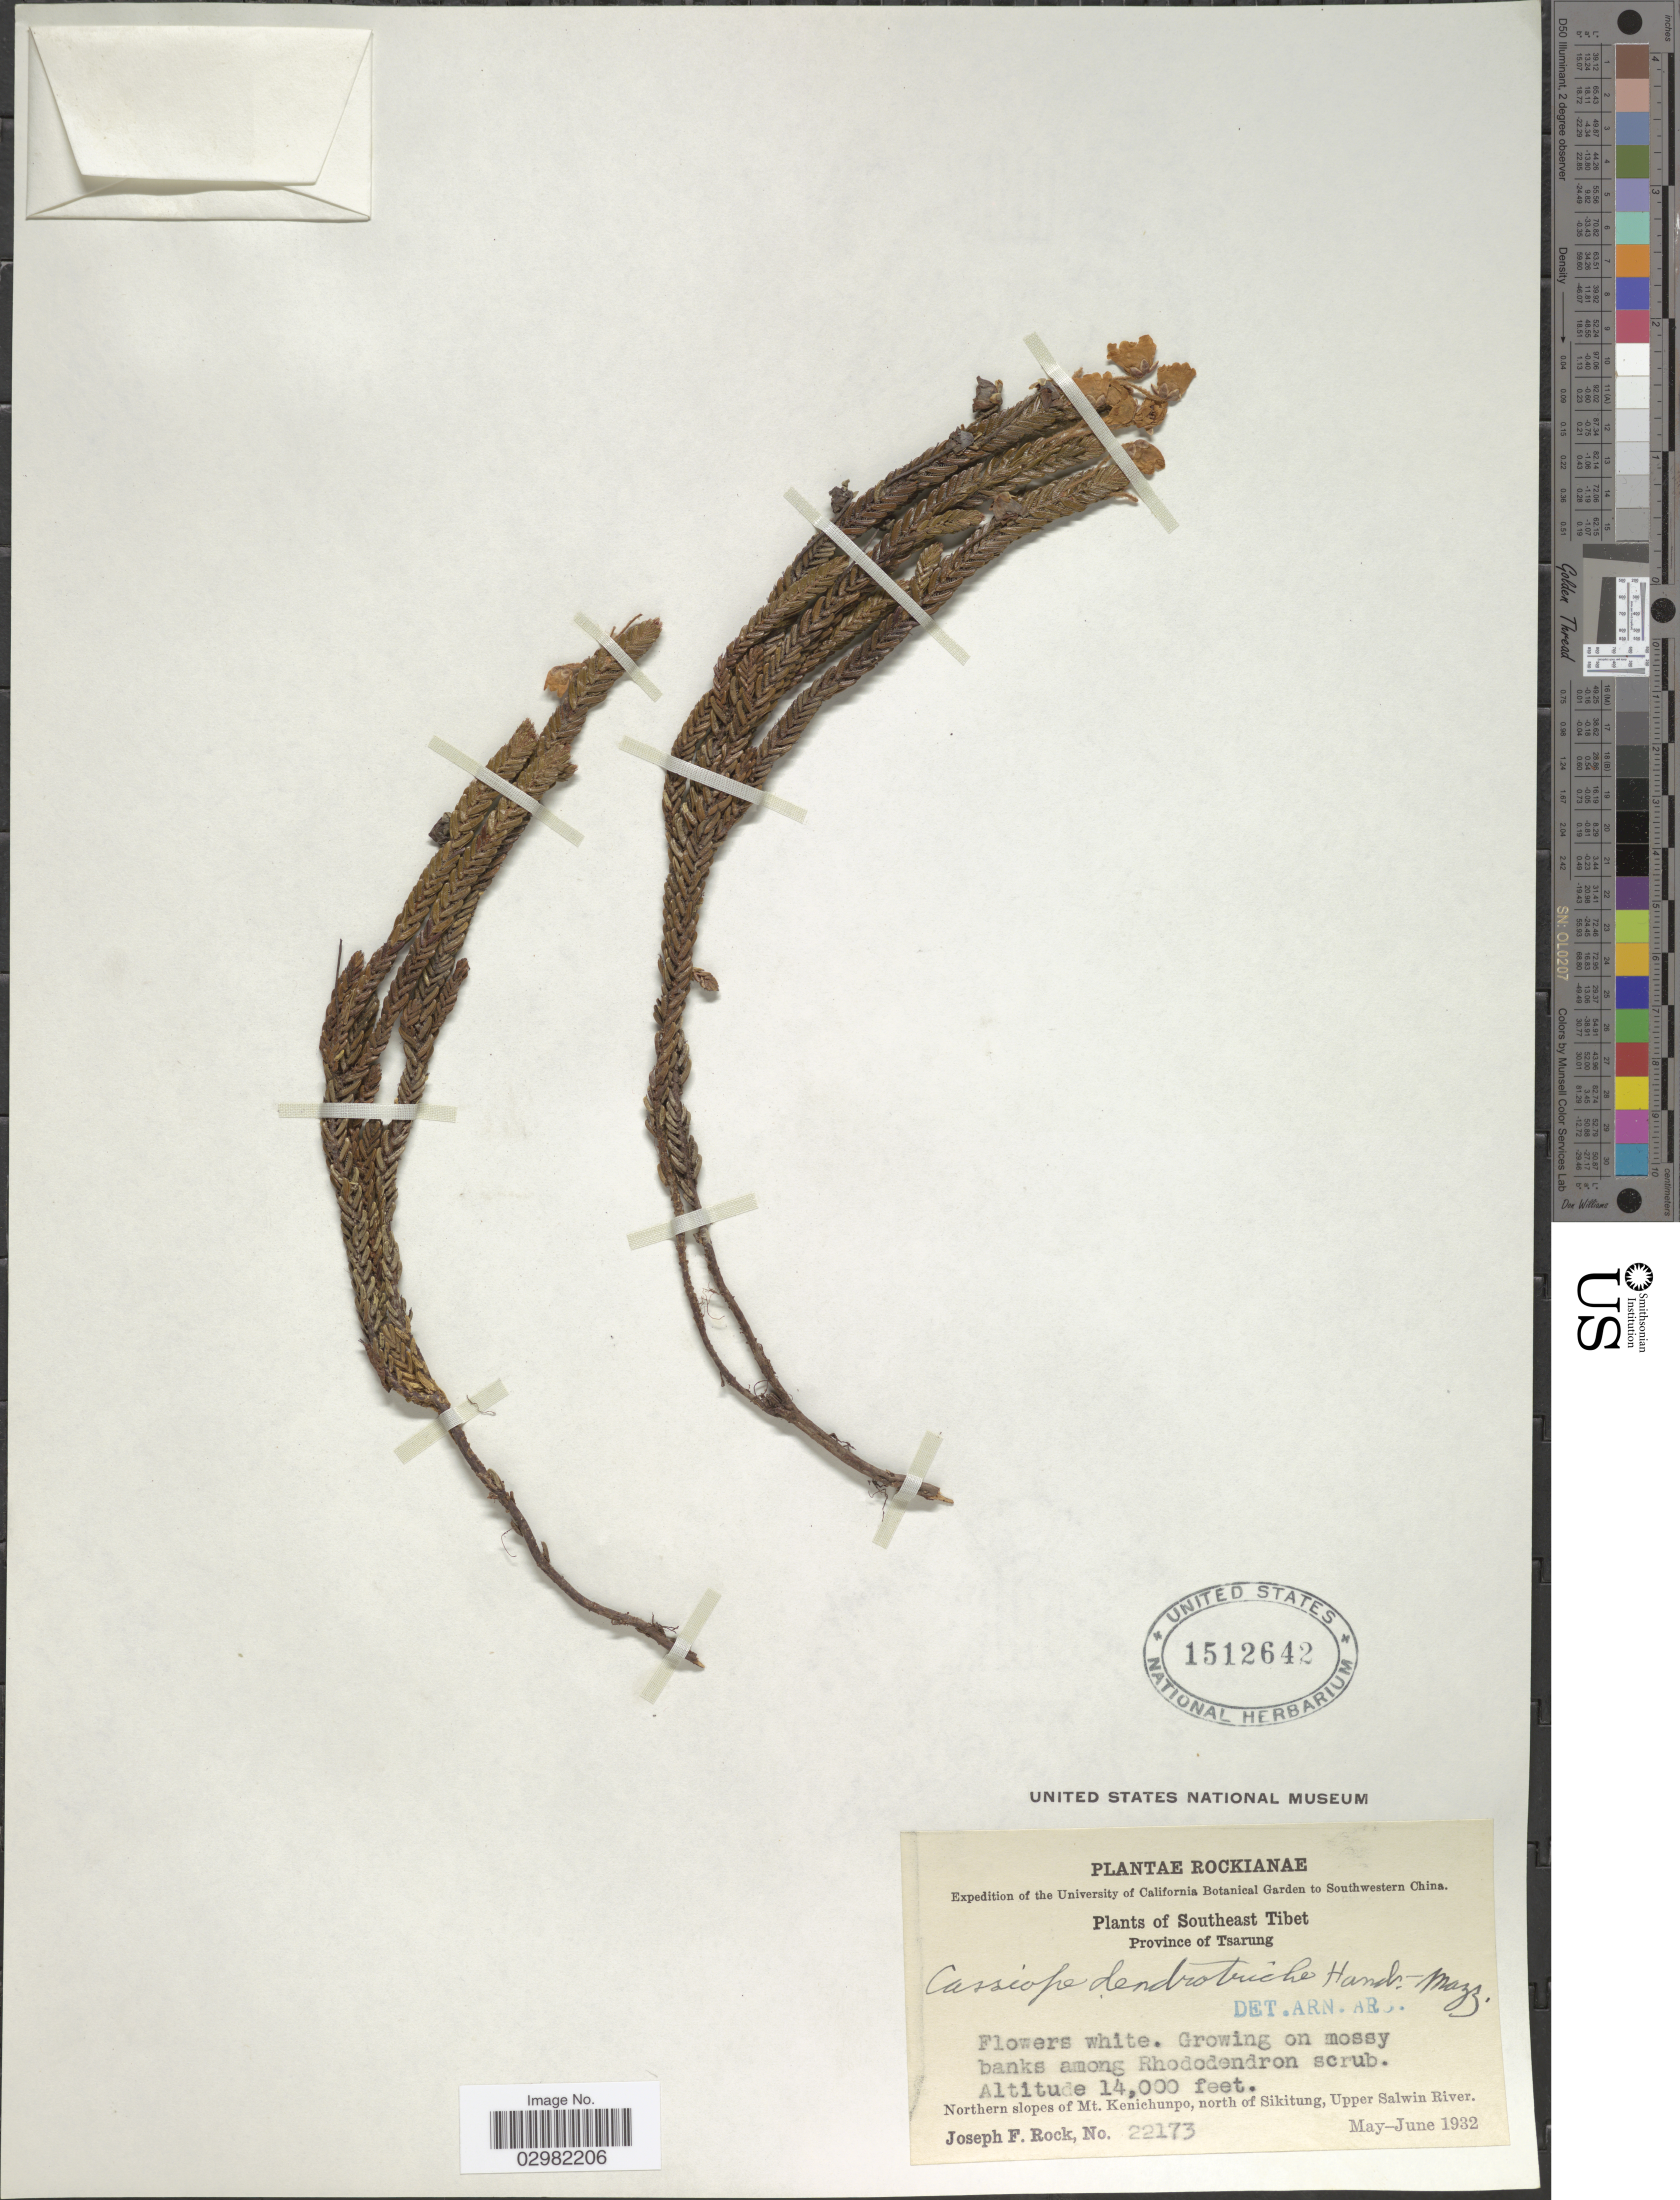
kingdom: Plantae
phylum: Tracheophyta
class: Magnoliopsida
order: Ericales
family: Ericaceae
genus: Cassiope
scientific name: Cassiope dendrotricha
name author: Hand.-Mazz.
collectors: J. F. Rock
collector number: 22173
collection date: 1932-05/1932-06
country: China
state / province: Xizang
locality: Southwestern China. Southeast Tibet. Province of Tsarung. Northern slopes of Mt. Kenichunpo, north of Sikitung, Upper Salwin River.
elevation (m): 4267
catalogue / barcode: US 1512642